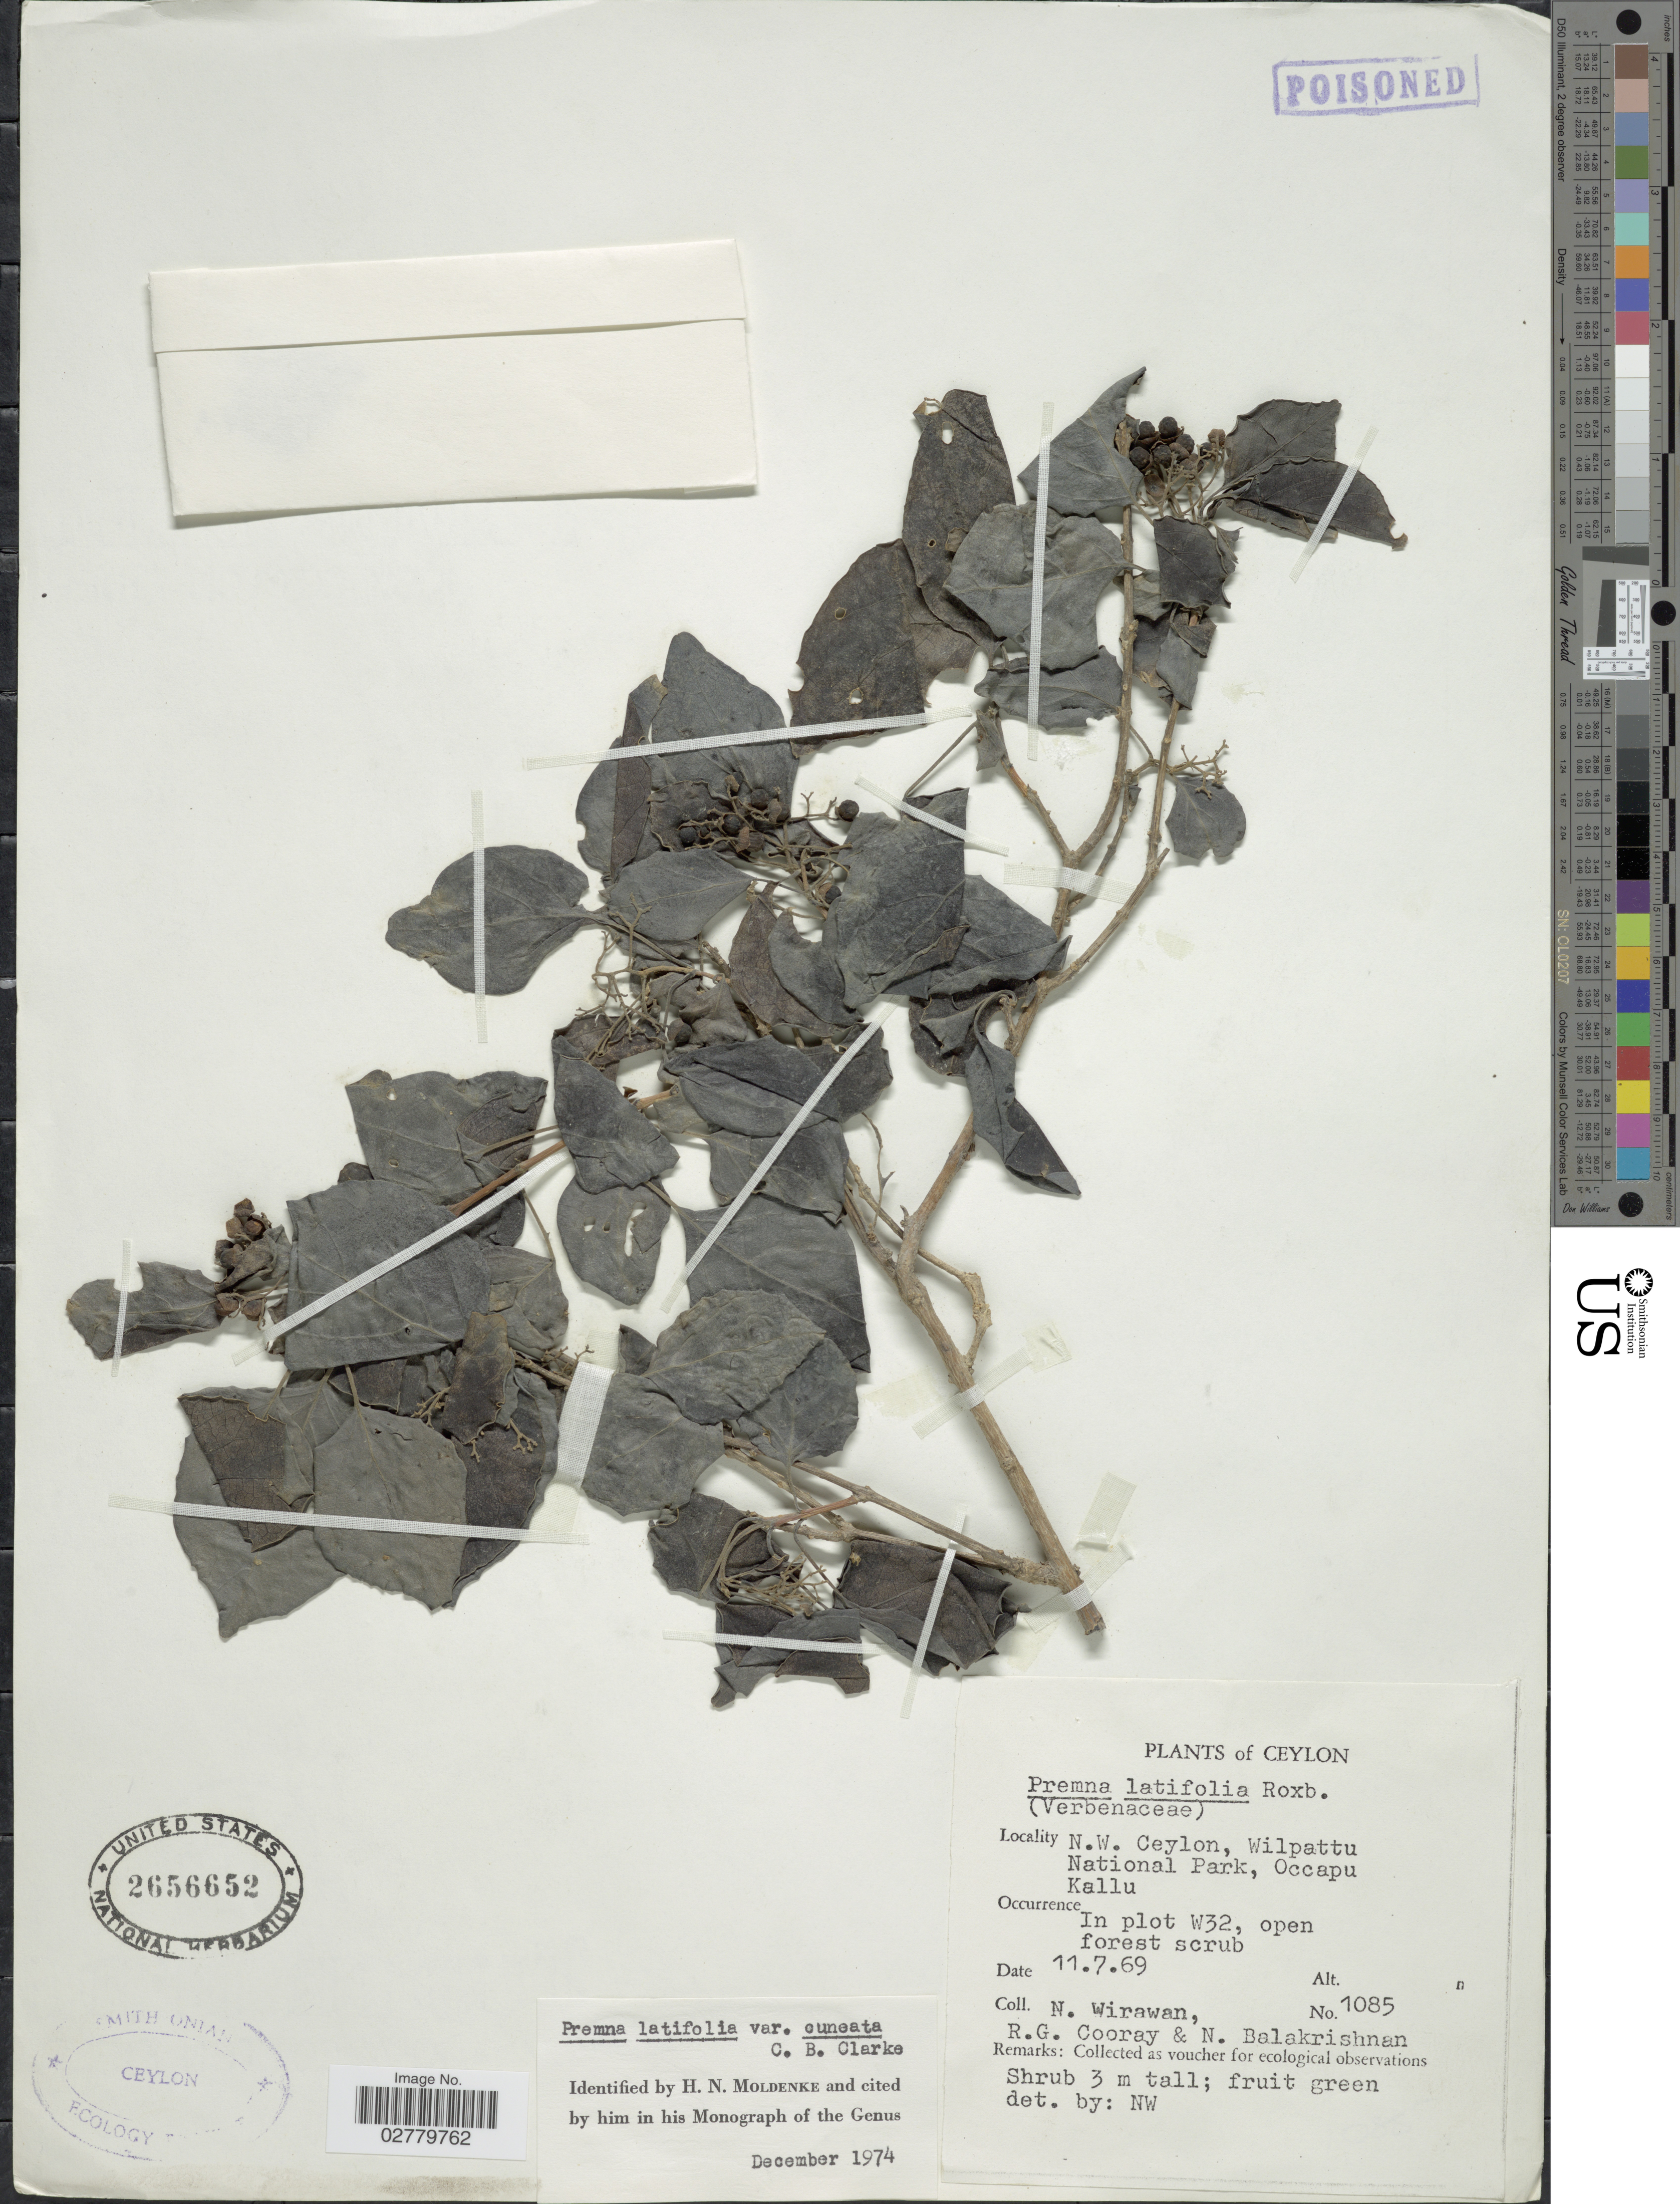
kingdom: Plantae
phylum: Tracheophyta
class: Magnoliopsida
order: Lamiales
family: Lamiaceae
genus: Premna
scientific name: Premna odorata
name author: Blanco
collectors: N. Wirawan, R. Cooray & N. Balakrishnan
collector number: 1085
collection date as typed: Transcribed d/m/y: 11/7/69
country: Sri Lanka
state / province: North Western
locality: Ceylon. N.W. Ceylon, Wilpattu National Park, Occapu Kallu. In plot W32.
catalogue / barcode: US 2656652